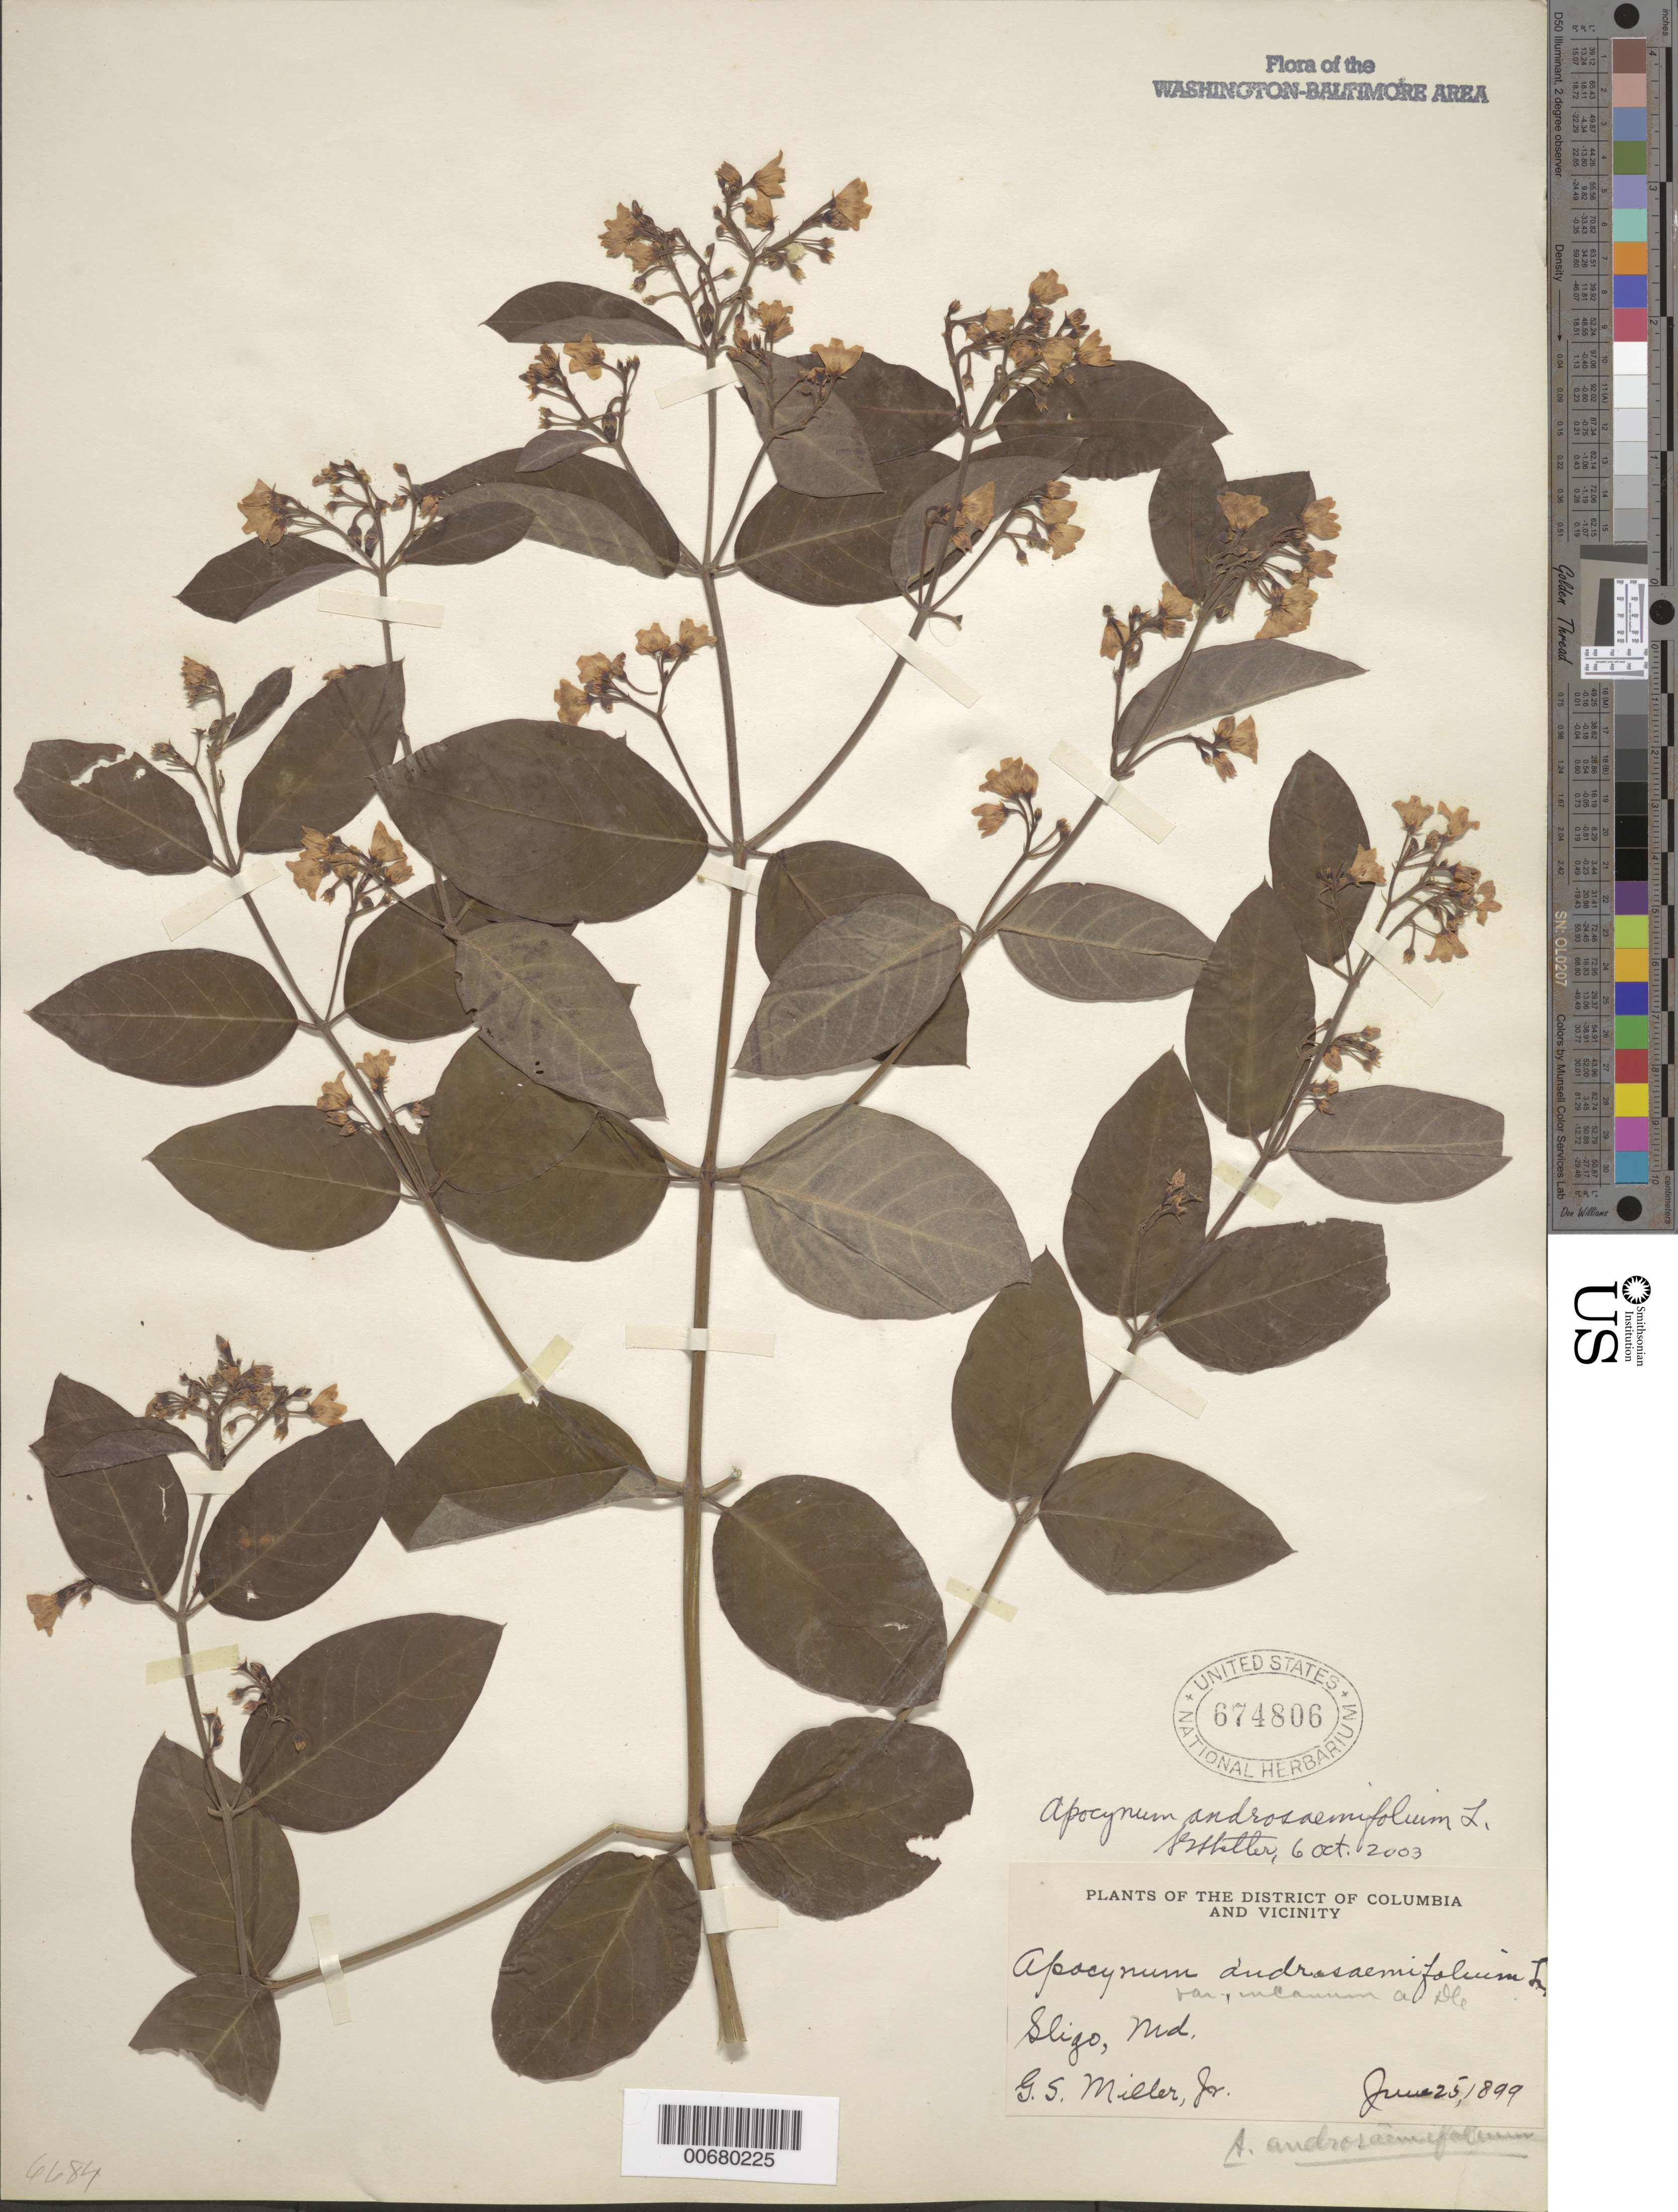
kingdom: Plantae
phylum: Tracheophyta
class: Magnoliopsida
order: Gentianales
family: Apocynaceae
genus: Apocynum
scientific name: Apocynum androsaemifolium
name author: L.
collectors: G. S. Miller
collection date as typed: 25 Jun 1899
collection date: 1899-06-25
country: United States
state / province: Maryland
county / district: Montgomery / Prince George's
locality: Sligo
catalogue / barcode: US 674806